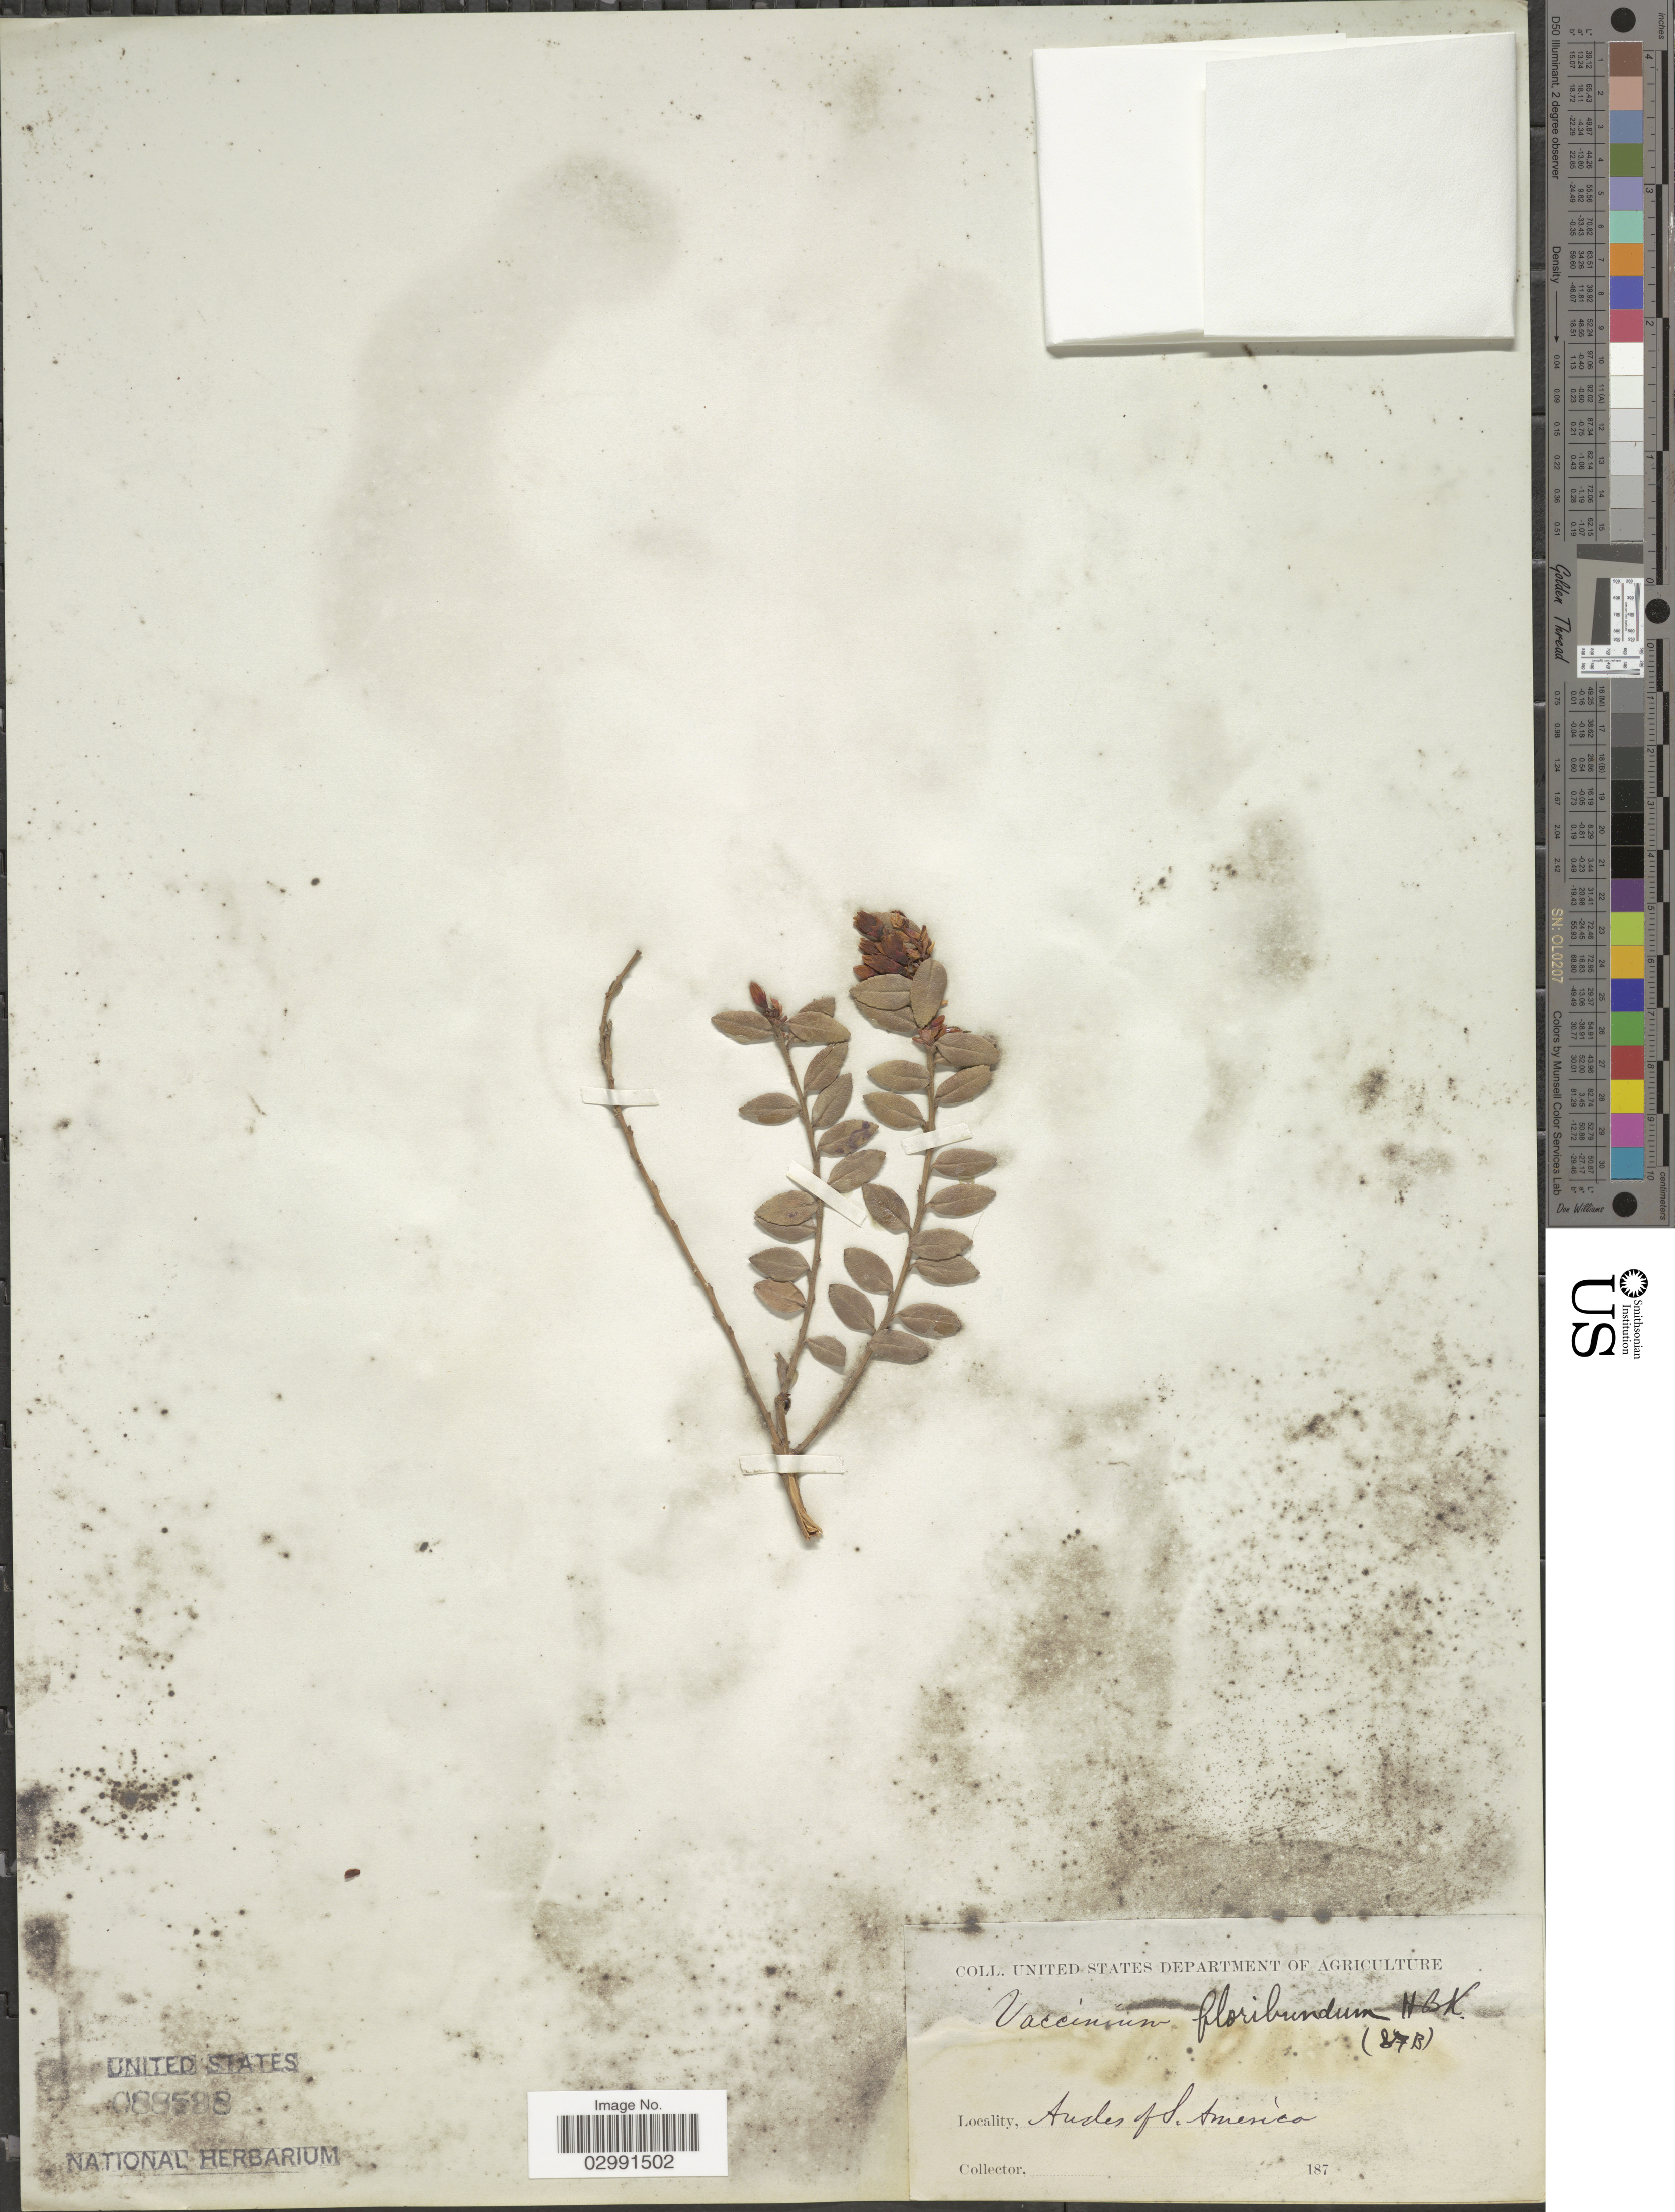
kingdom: Plantae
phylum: Tracheophyta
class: Magnoliopsida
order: Ericales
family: Ericaceae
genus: Vaccinium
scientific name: Vaccinium floribundum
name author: Kunth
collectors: Facchini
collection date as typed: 187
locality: Andes of S. America.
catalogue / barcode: US 88598